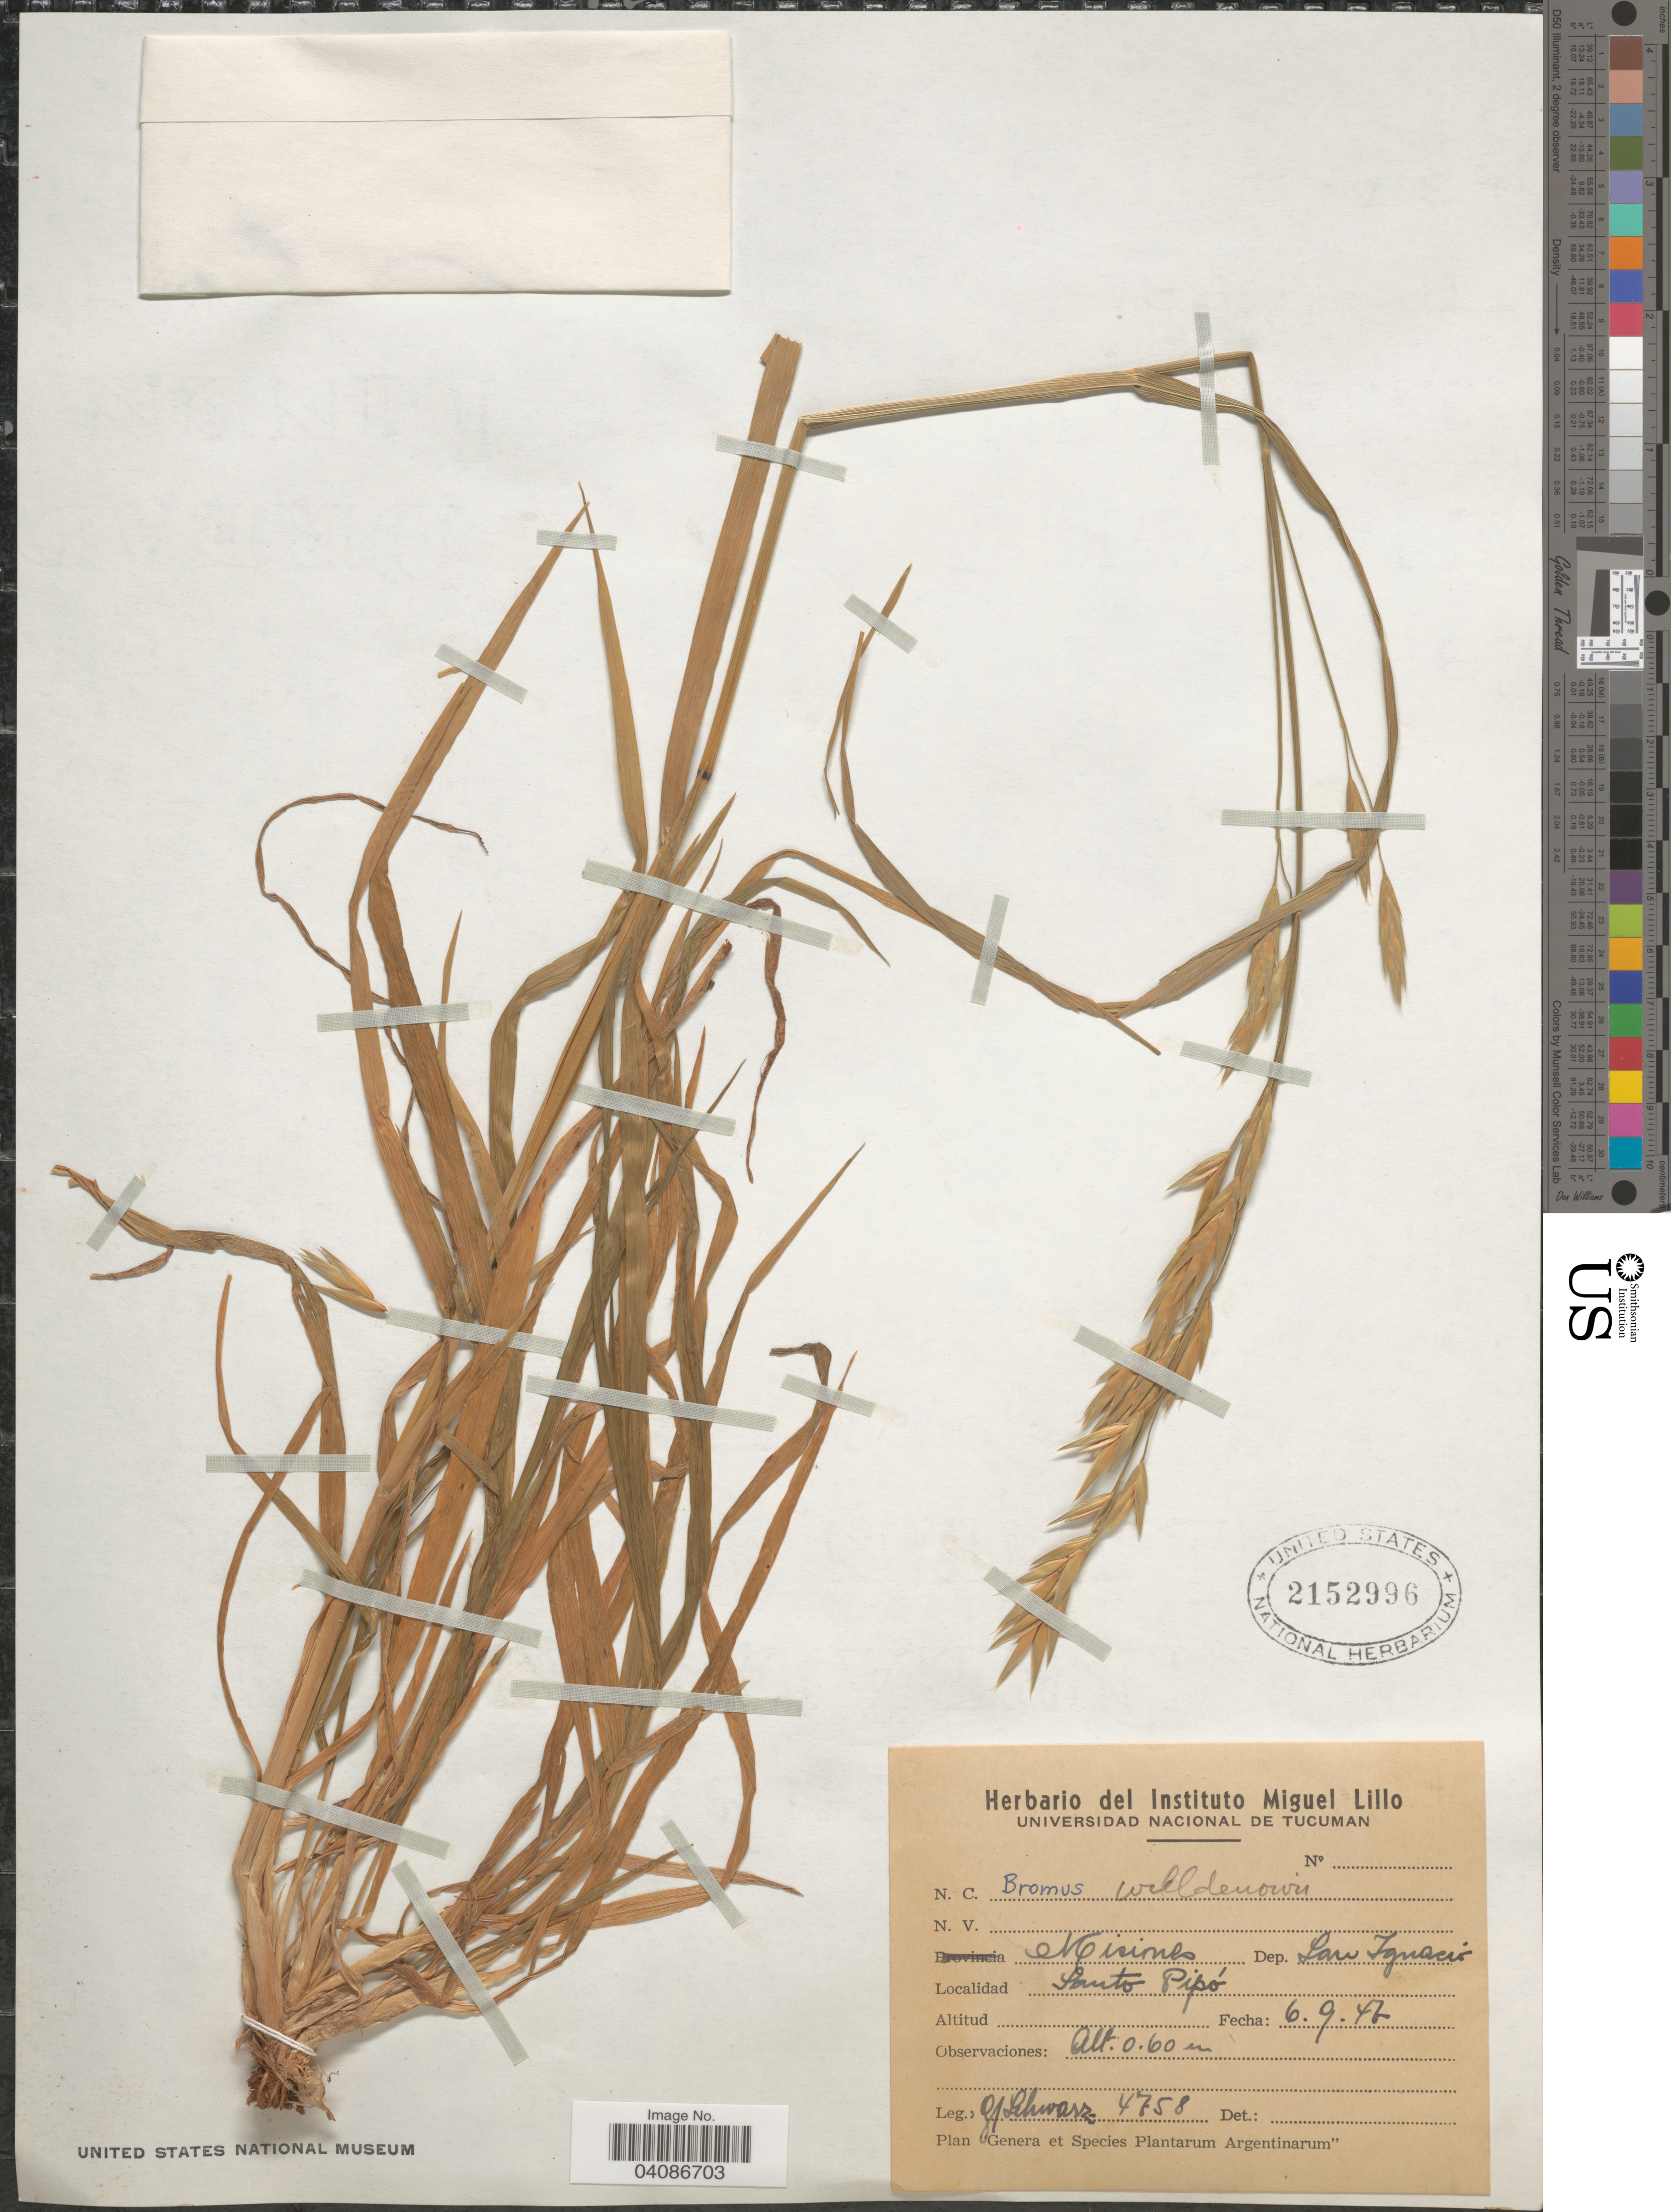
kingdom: Plantae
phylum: Tracheophyta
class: Liliopsida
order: Poales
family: Poaceae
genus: Bromus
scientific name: Bromus catharticus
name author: Vahl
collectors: G. J. Schwarz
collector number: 4758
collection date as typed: Transcribed d/m/y: 6/9/46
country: Argentina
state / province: Misiones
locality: Dep. San Ignacio. Santo Pipó.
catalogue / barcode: US 2152996